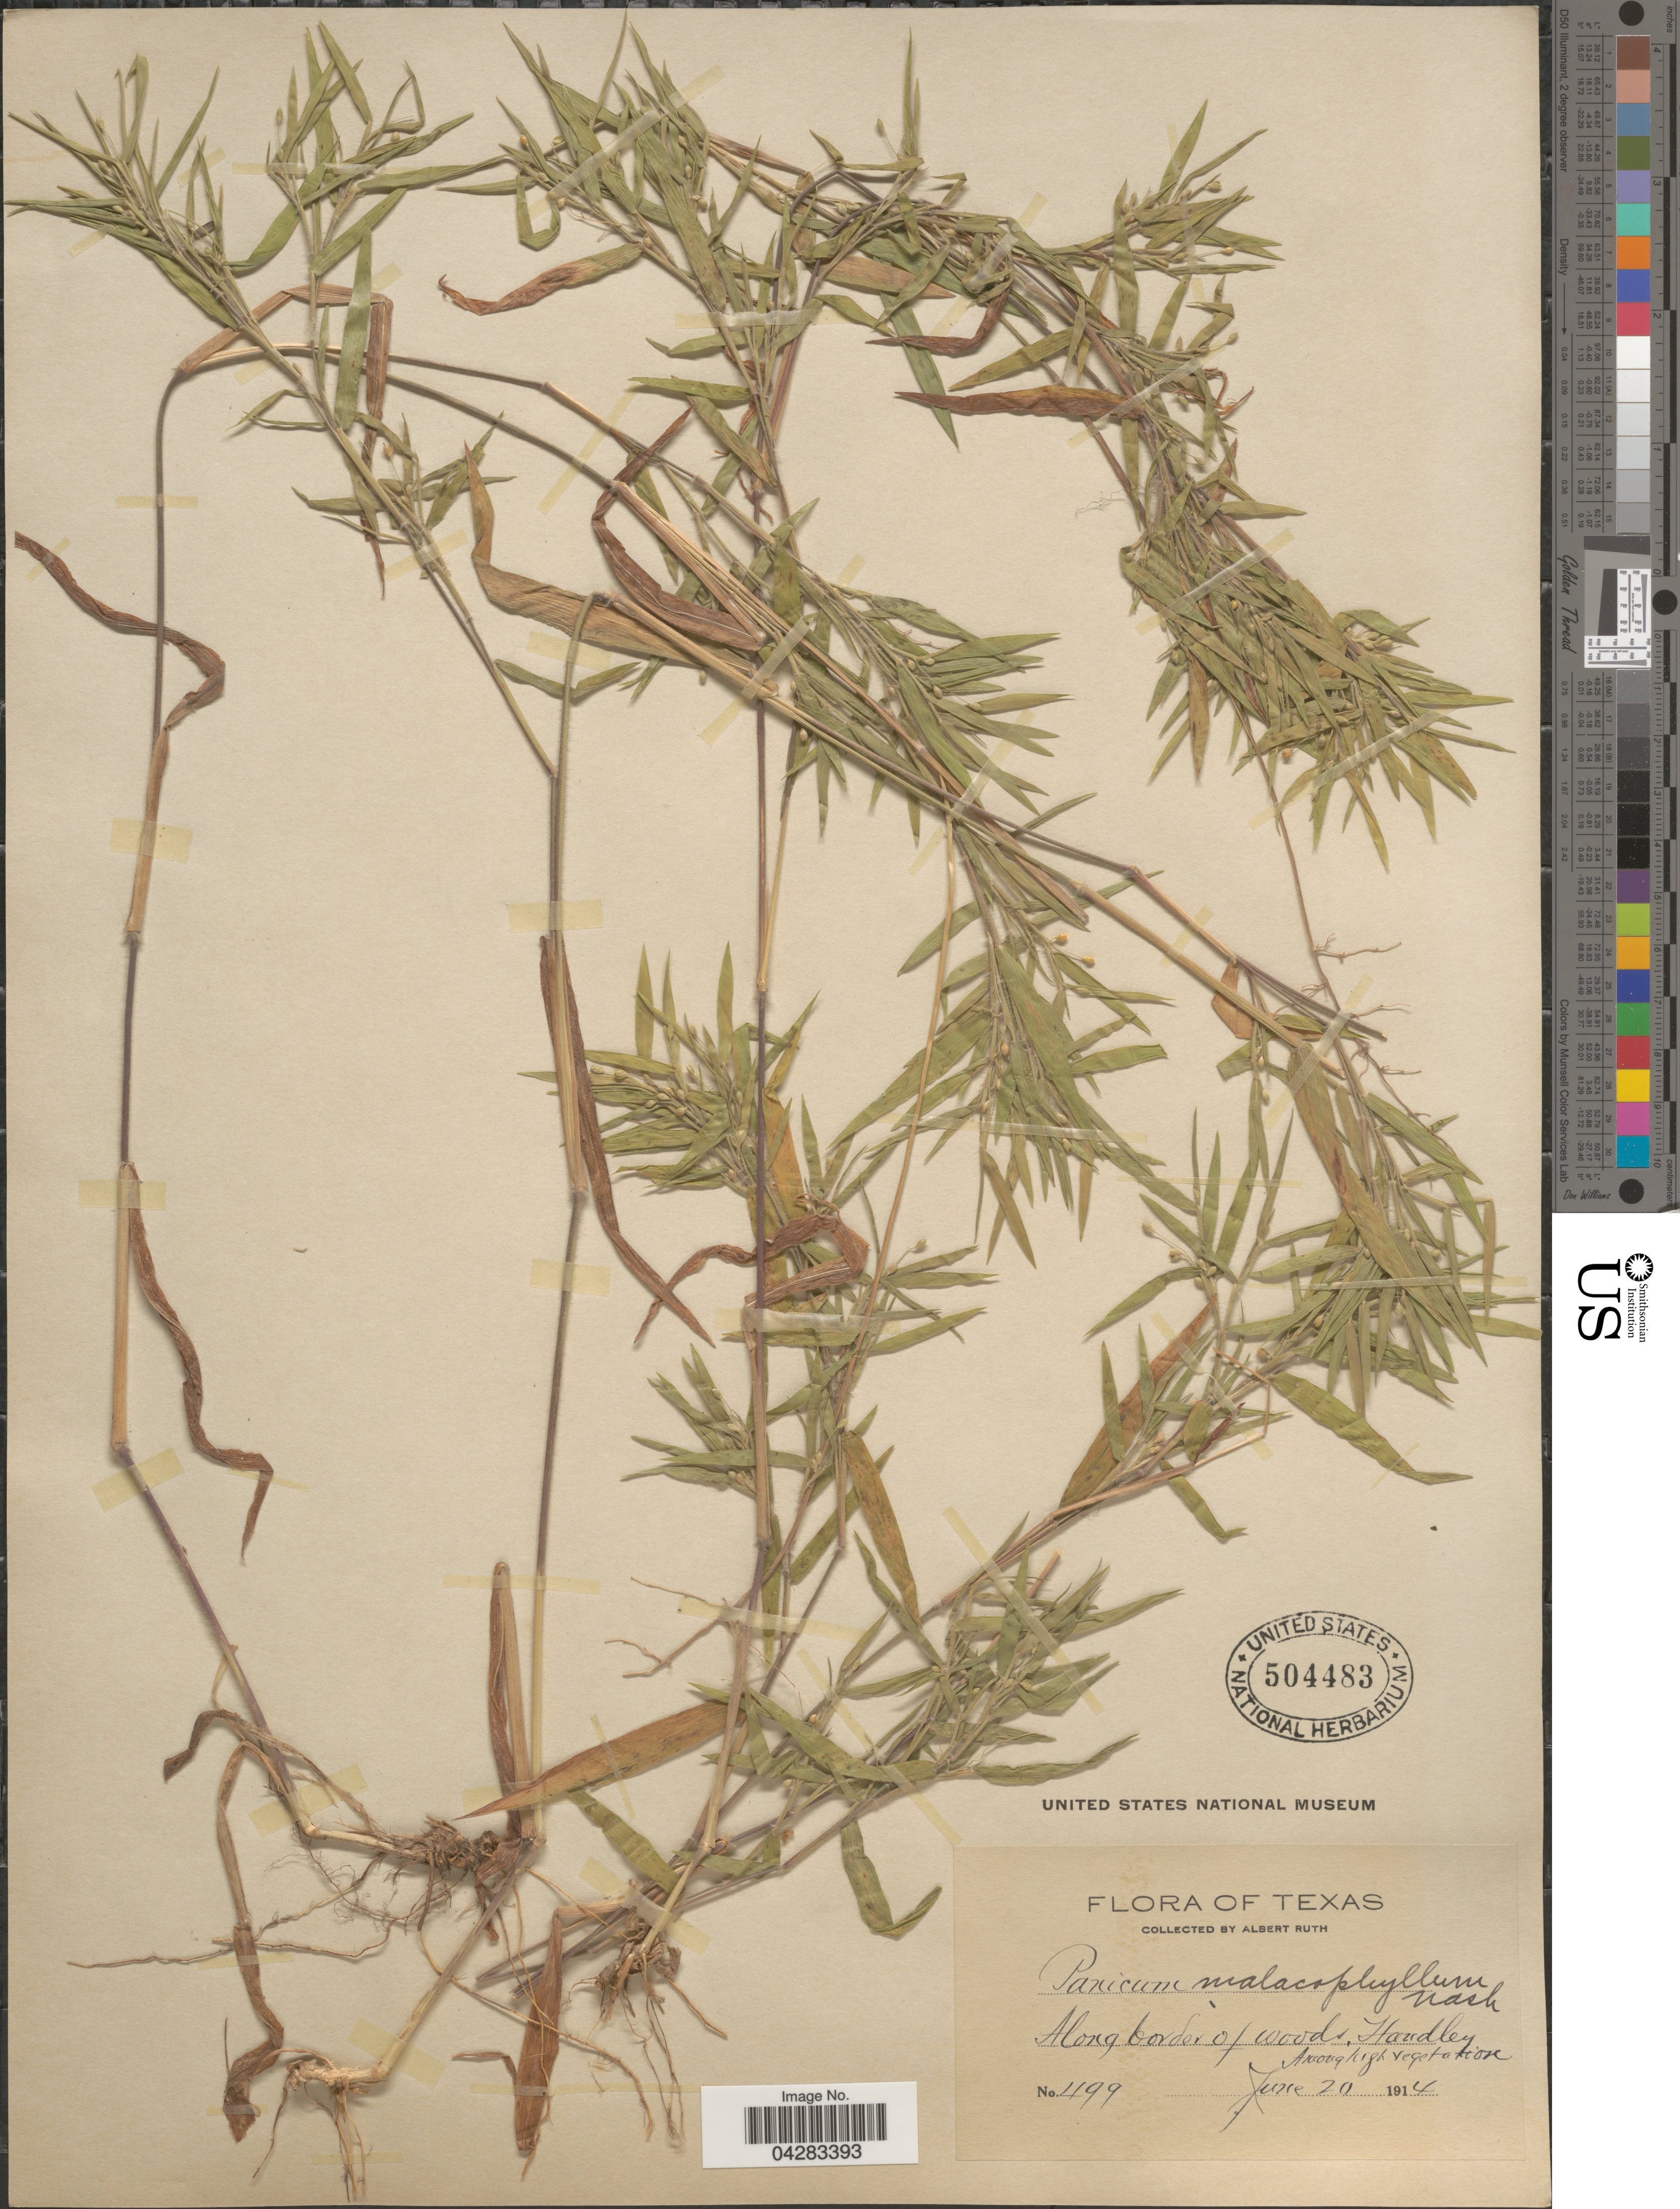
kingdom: Plantae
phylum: Tracheophyta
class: Liliopsida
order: Poales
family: Poaceae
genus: Dichanthelium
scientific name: Dichanthelium malacophyllum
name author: (Nash) Gould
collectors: A. Ruth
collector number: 1199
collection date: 1914-06-20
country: United States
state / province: Texas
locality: Along border of woods, Handley.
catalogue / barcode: US 504483